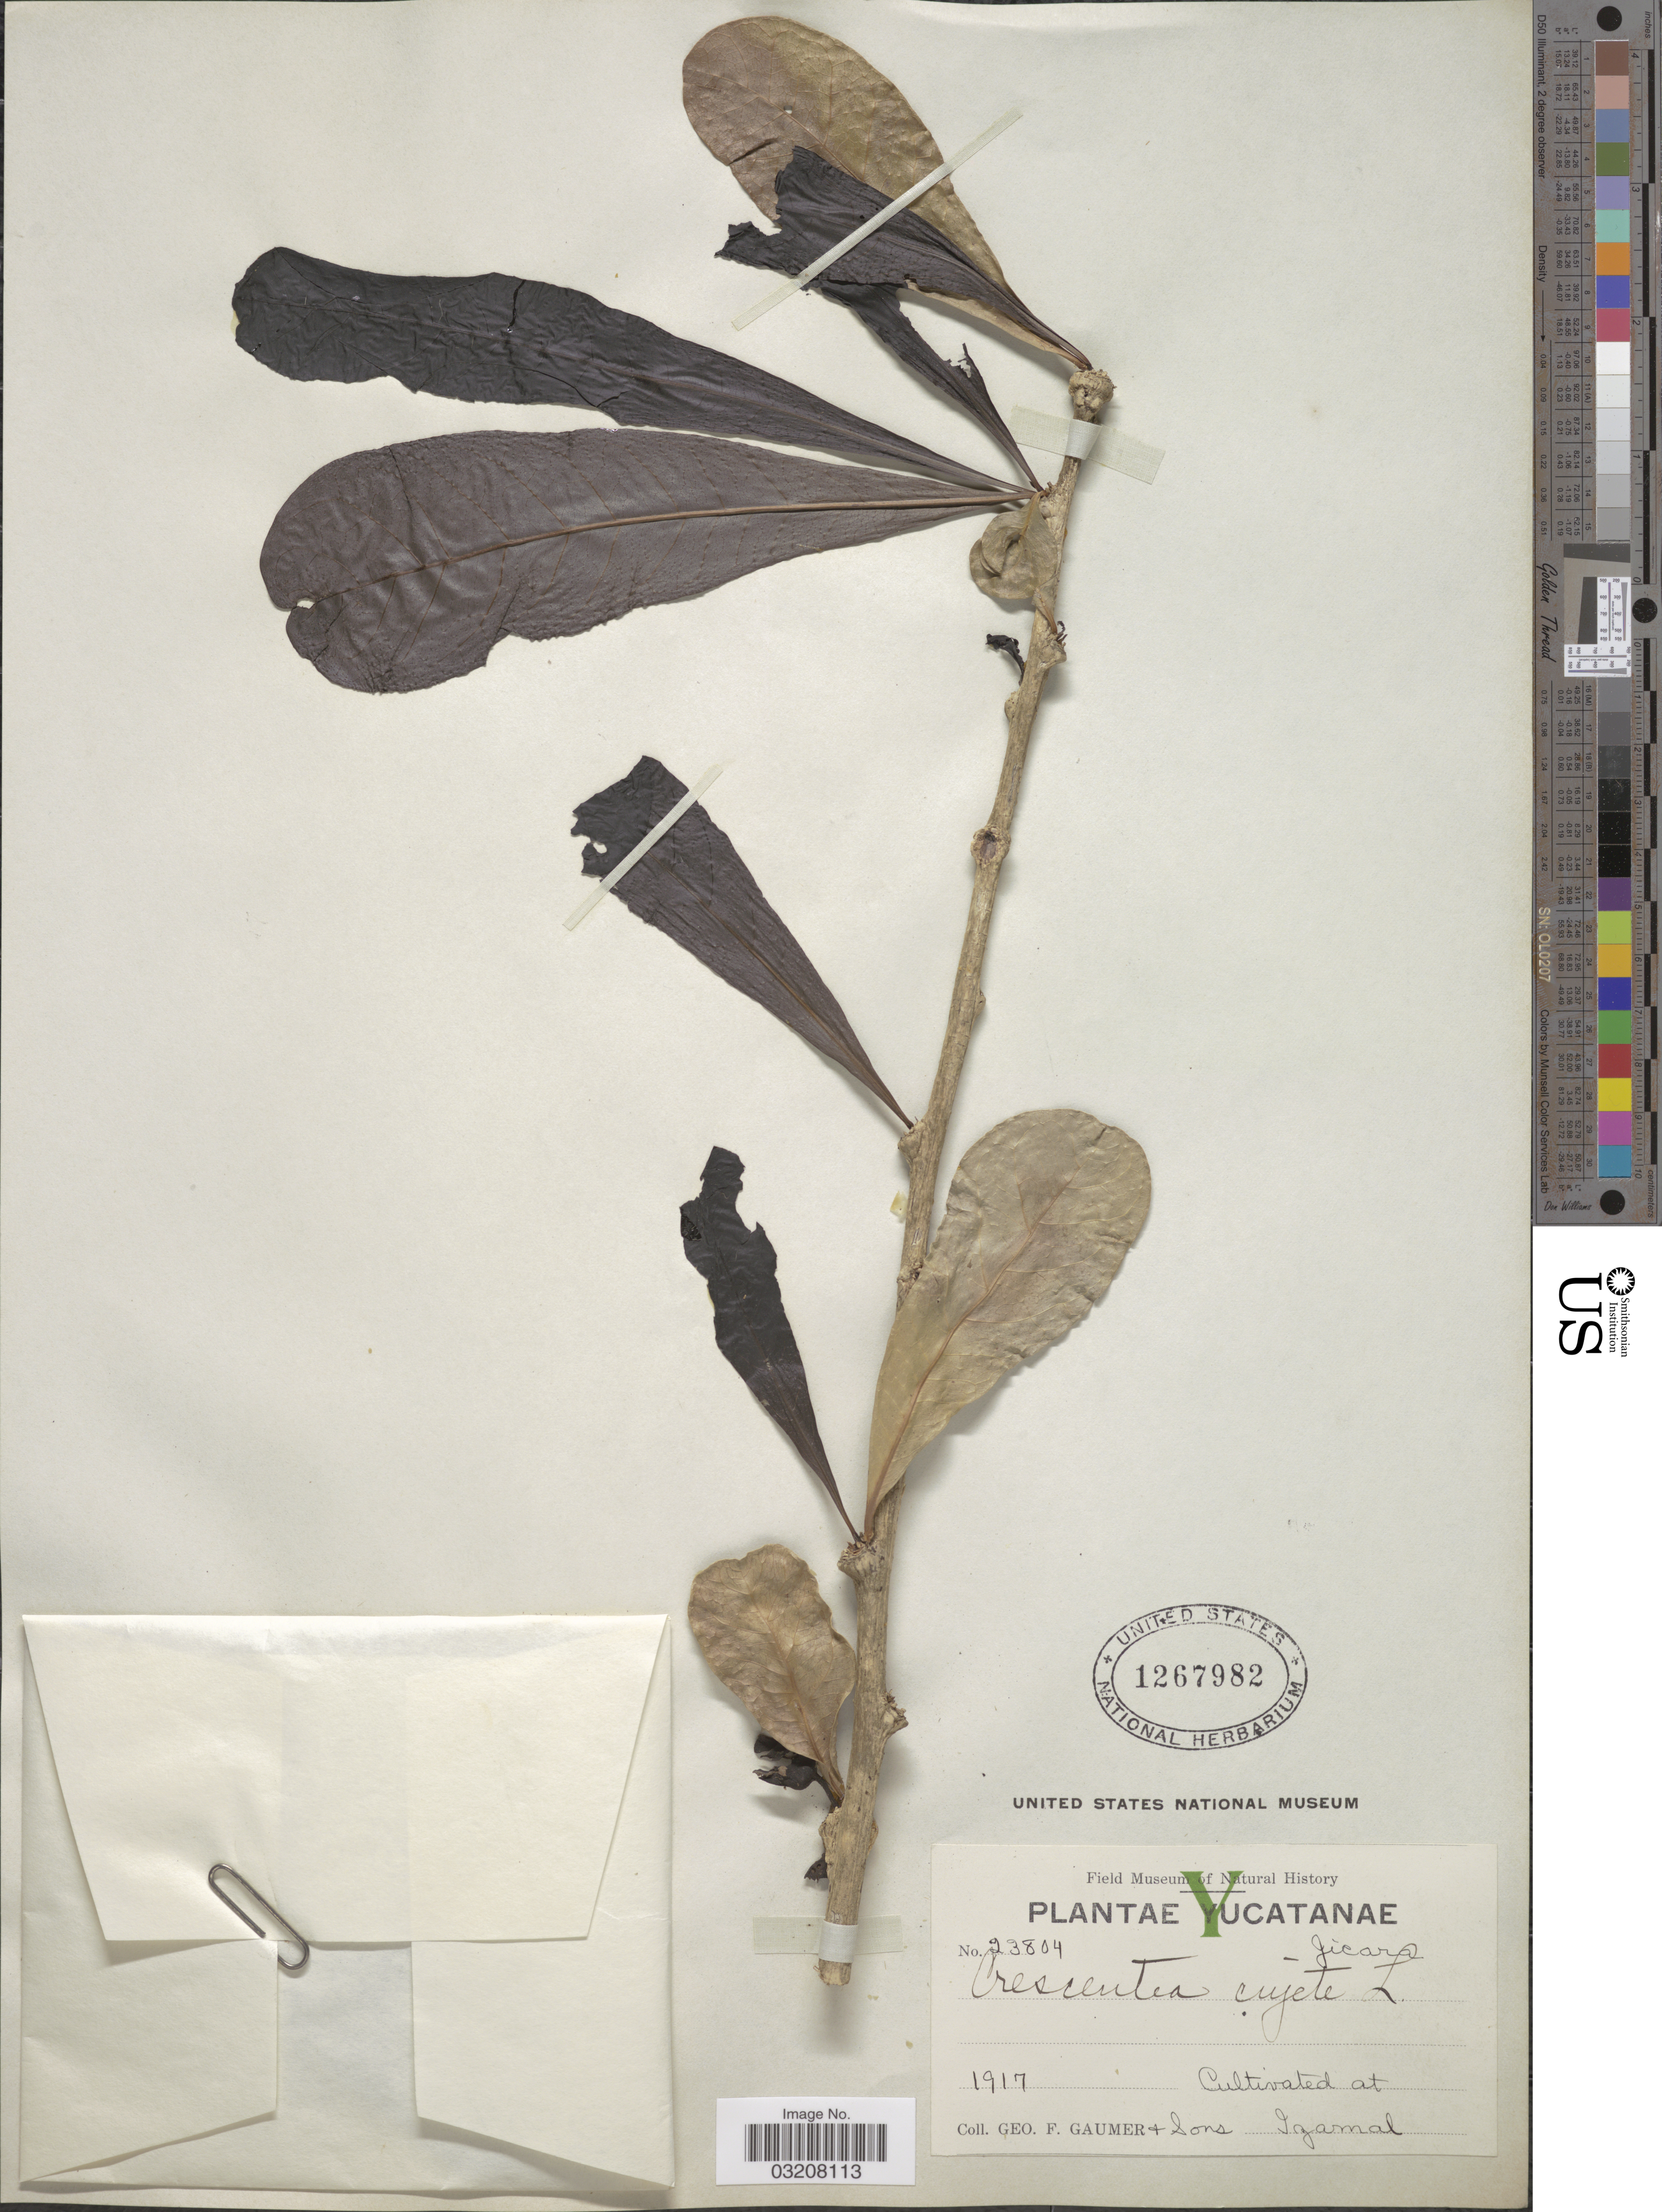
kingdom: Plantae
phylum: Tracheophyta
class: Magnoliopsida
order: Lamiales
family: Bignoniaceae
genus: Crescentia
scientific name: Crescentia cujete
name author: L.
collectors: G. F. Gaumer & Sons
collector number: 23804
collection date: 1917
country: Mexico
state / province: Yucatán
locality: Izamal.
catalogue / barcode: US 1267982